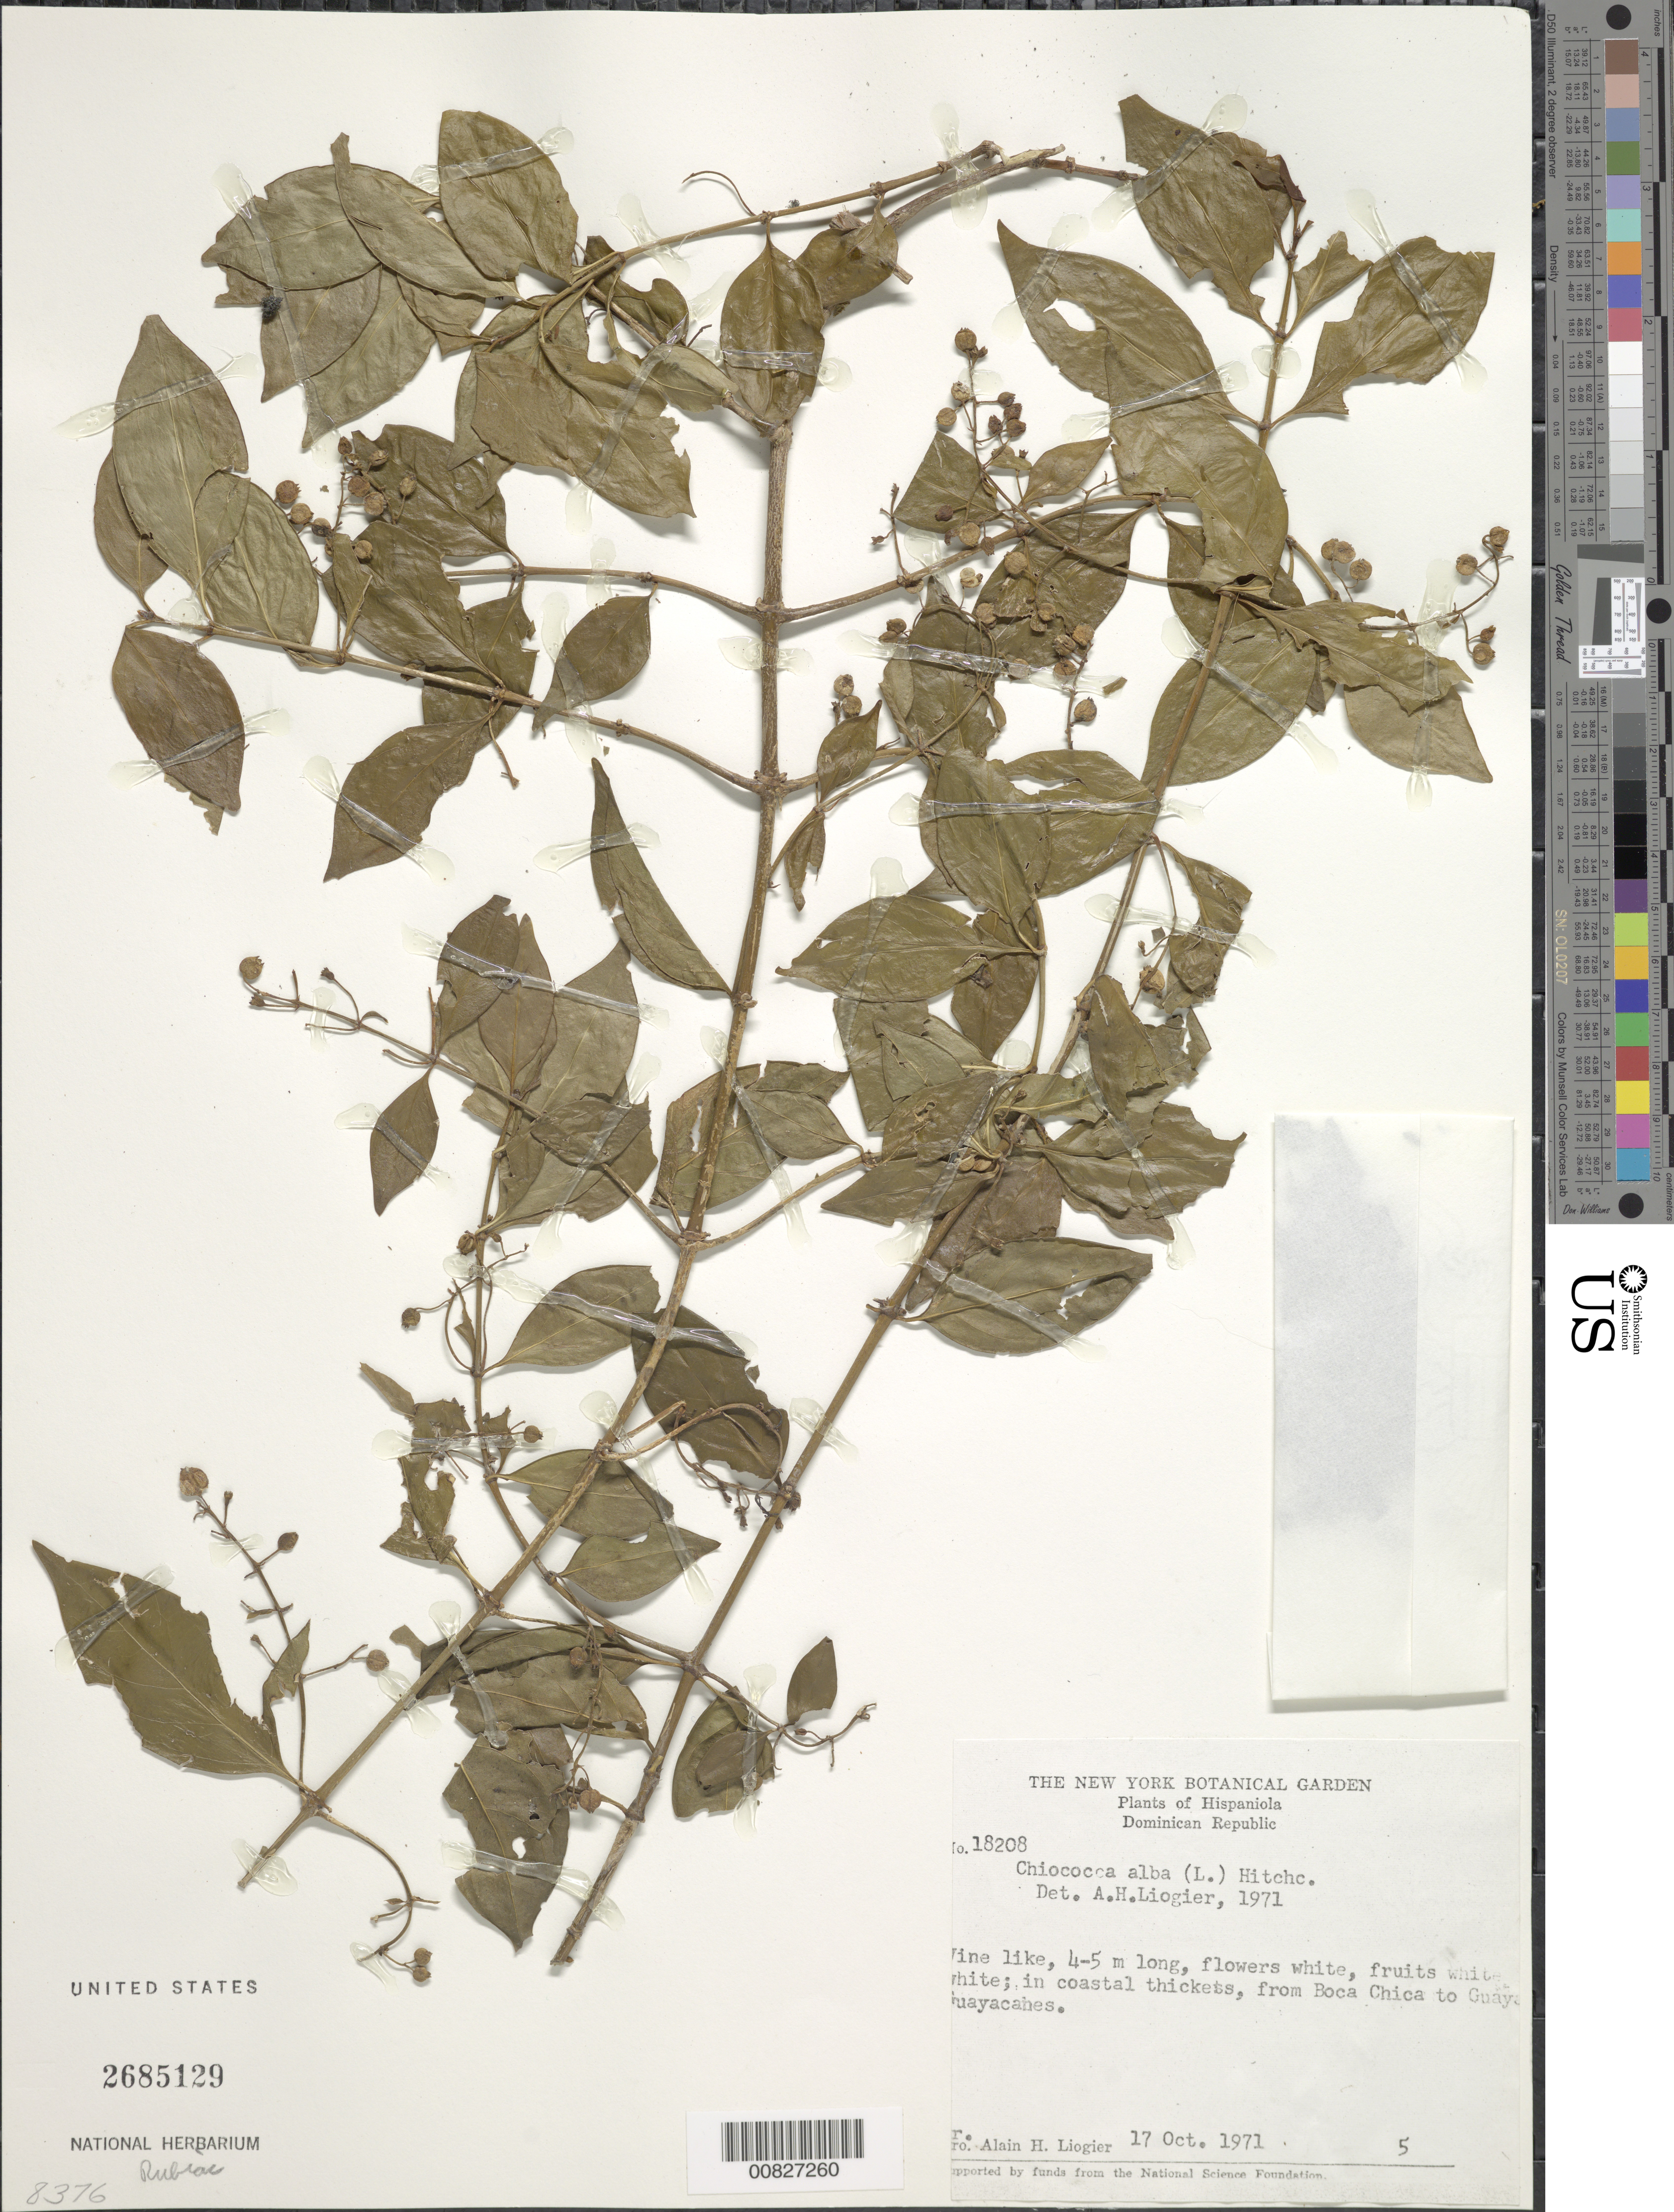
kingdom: Plantae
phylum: Tracheophyta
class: Magnoliopsida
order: Gentianales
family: Rubiaceae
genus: Chiococca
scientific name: Chiococca alba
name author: (L.) Hitchc.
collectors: A. H. Liogier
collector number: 18208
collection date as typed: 17 Oct 1971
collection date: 1971-10-17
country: Dominican Republic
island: Hispaniola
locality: From Boca Chica to Guayacanes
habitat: Coastal thickets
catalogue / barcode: US 2685129